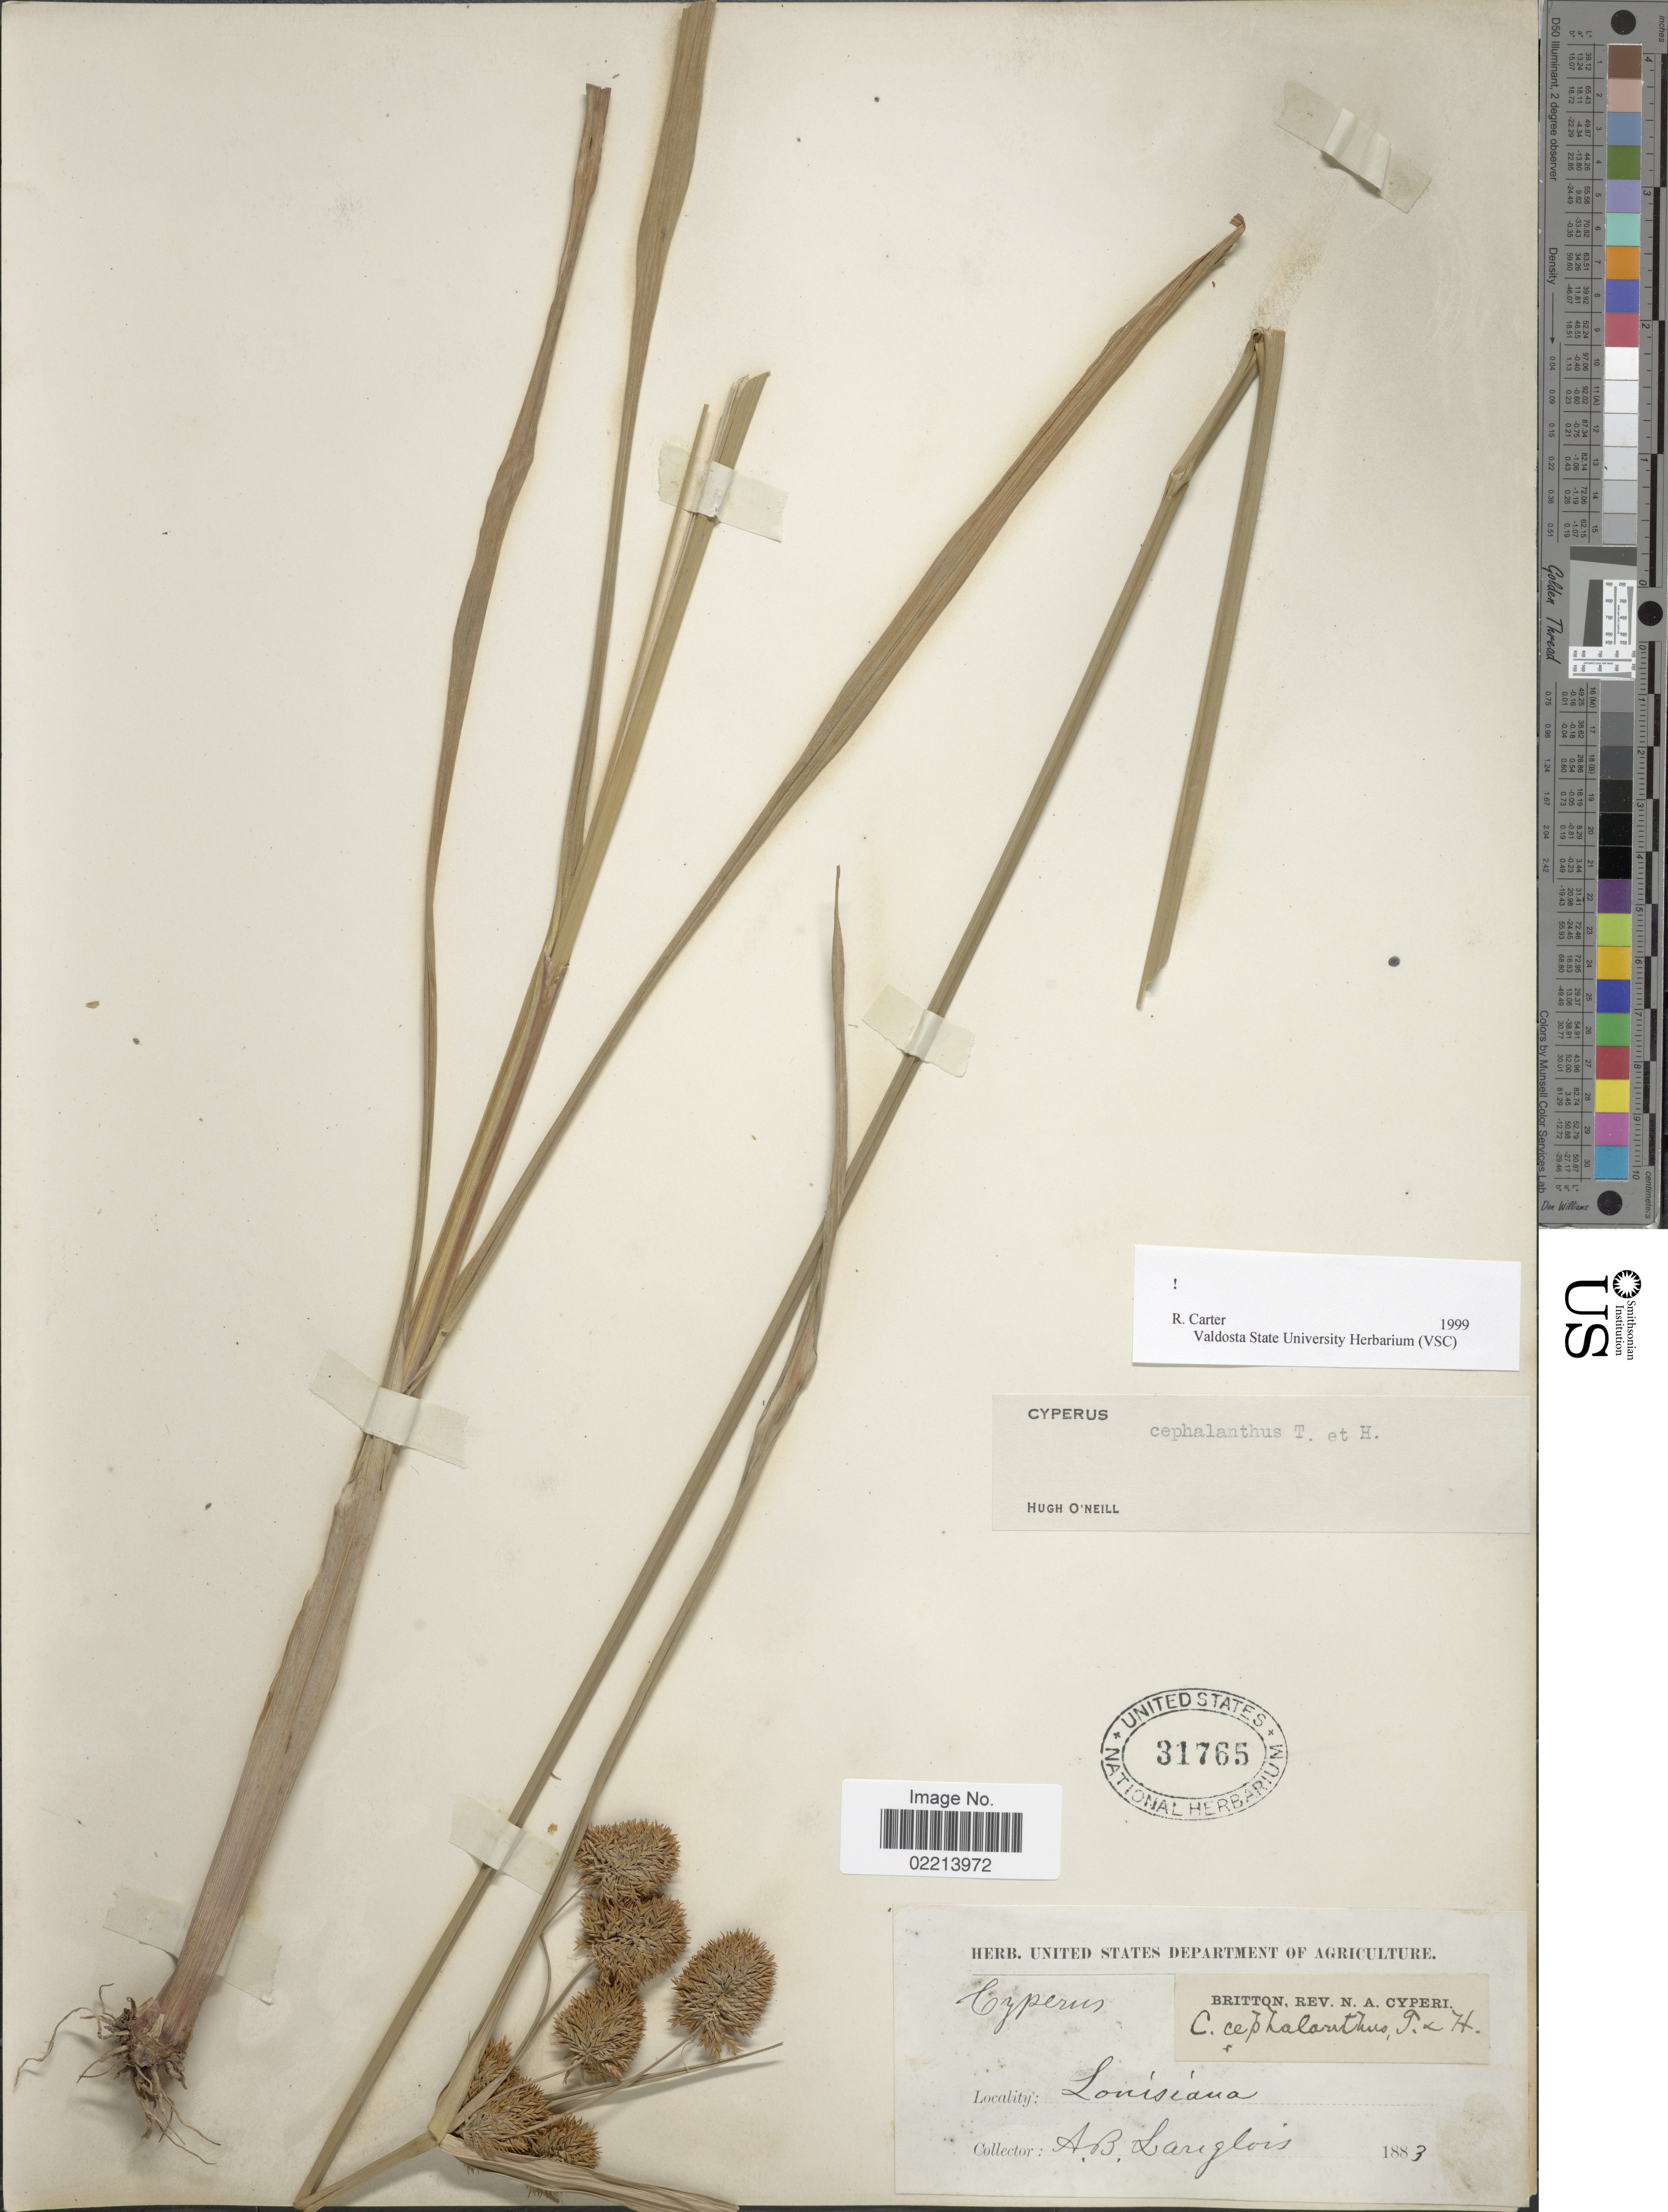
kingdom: Plantae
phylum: Tracheophyta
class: Liliopsida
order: Poales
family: Cyperaceae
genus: Cyperus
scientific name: Cyperus cephalanthus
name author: Torr. & Hook.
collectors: A. Langlois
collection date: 1883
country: United States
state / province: Louisiana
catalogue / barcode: US 31765